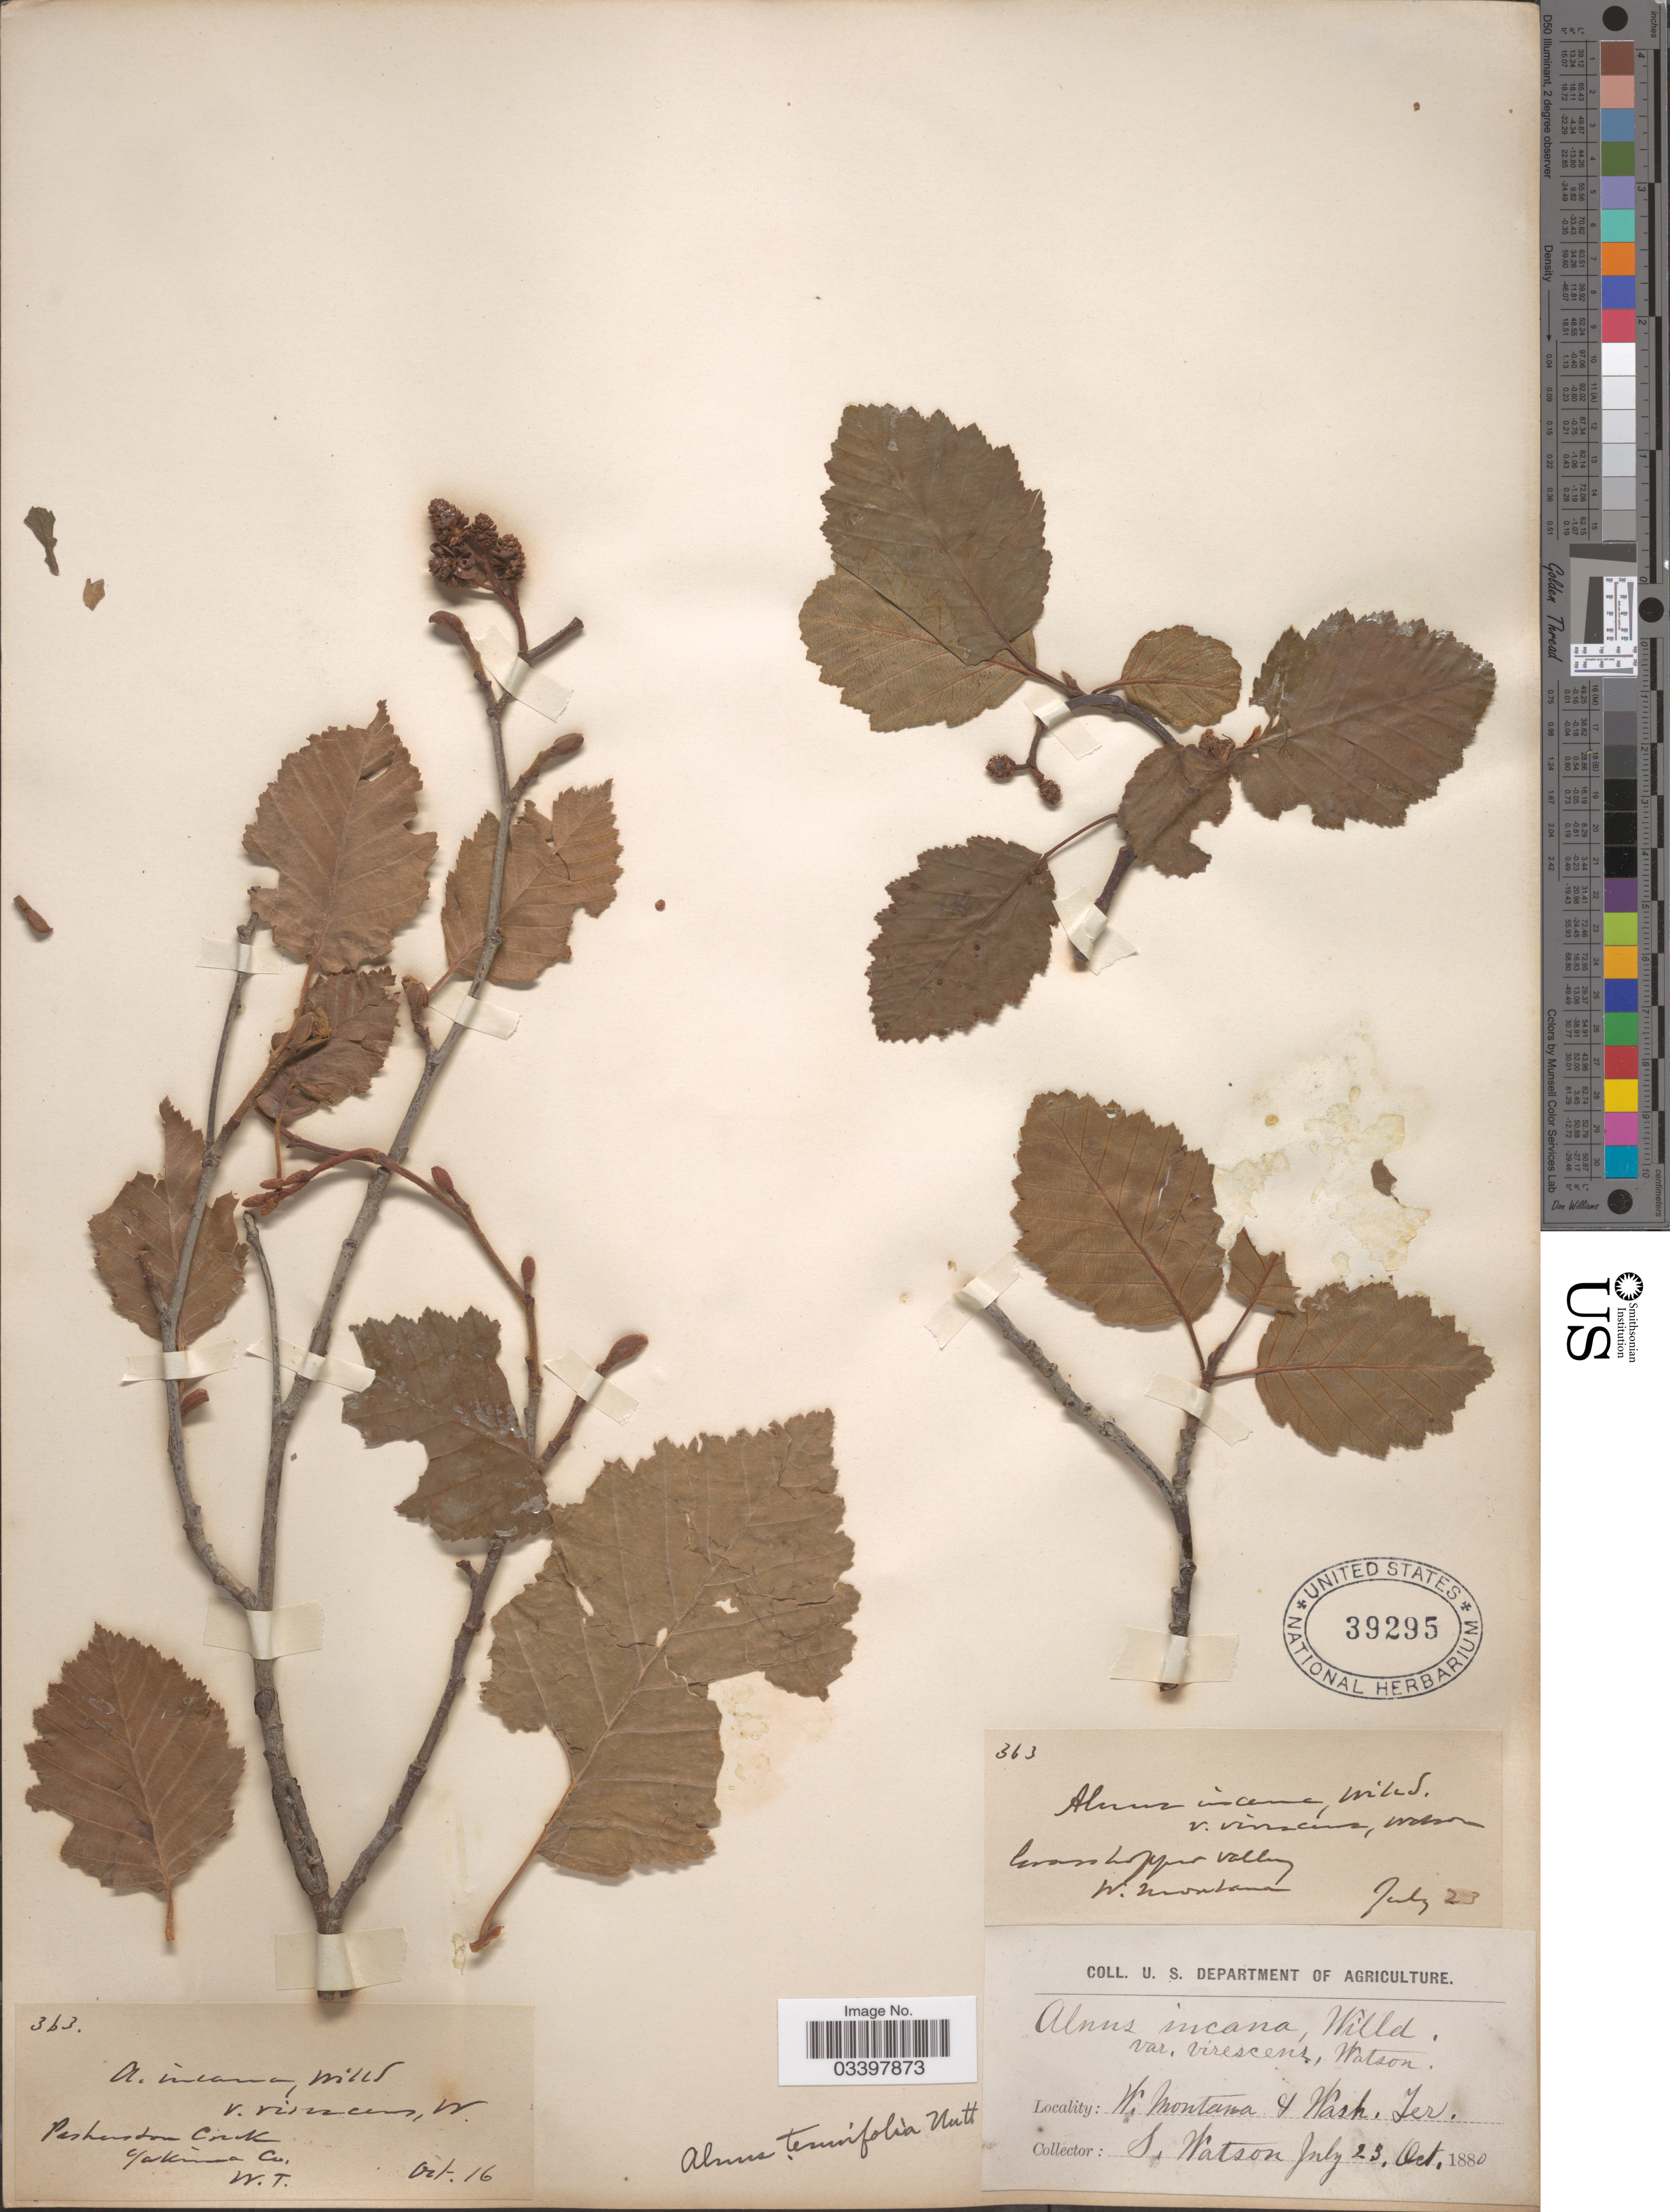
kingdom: Plantae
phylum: Tracheophyta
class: Magnoliopsida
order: Fagales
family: Betulaceae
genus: Alnus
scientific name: Alnus incana subsp. tenuifolia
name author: (Nutt.) Breitung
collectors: S. Watson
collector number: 363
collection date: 1880-07-23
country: United States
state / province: Montana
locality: Grasshopper valley. W. Montana.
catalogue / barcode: US 39295